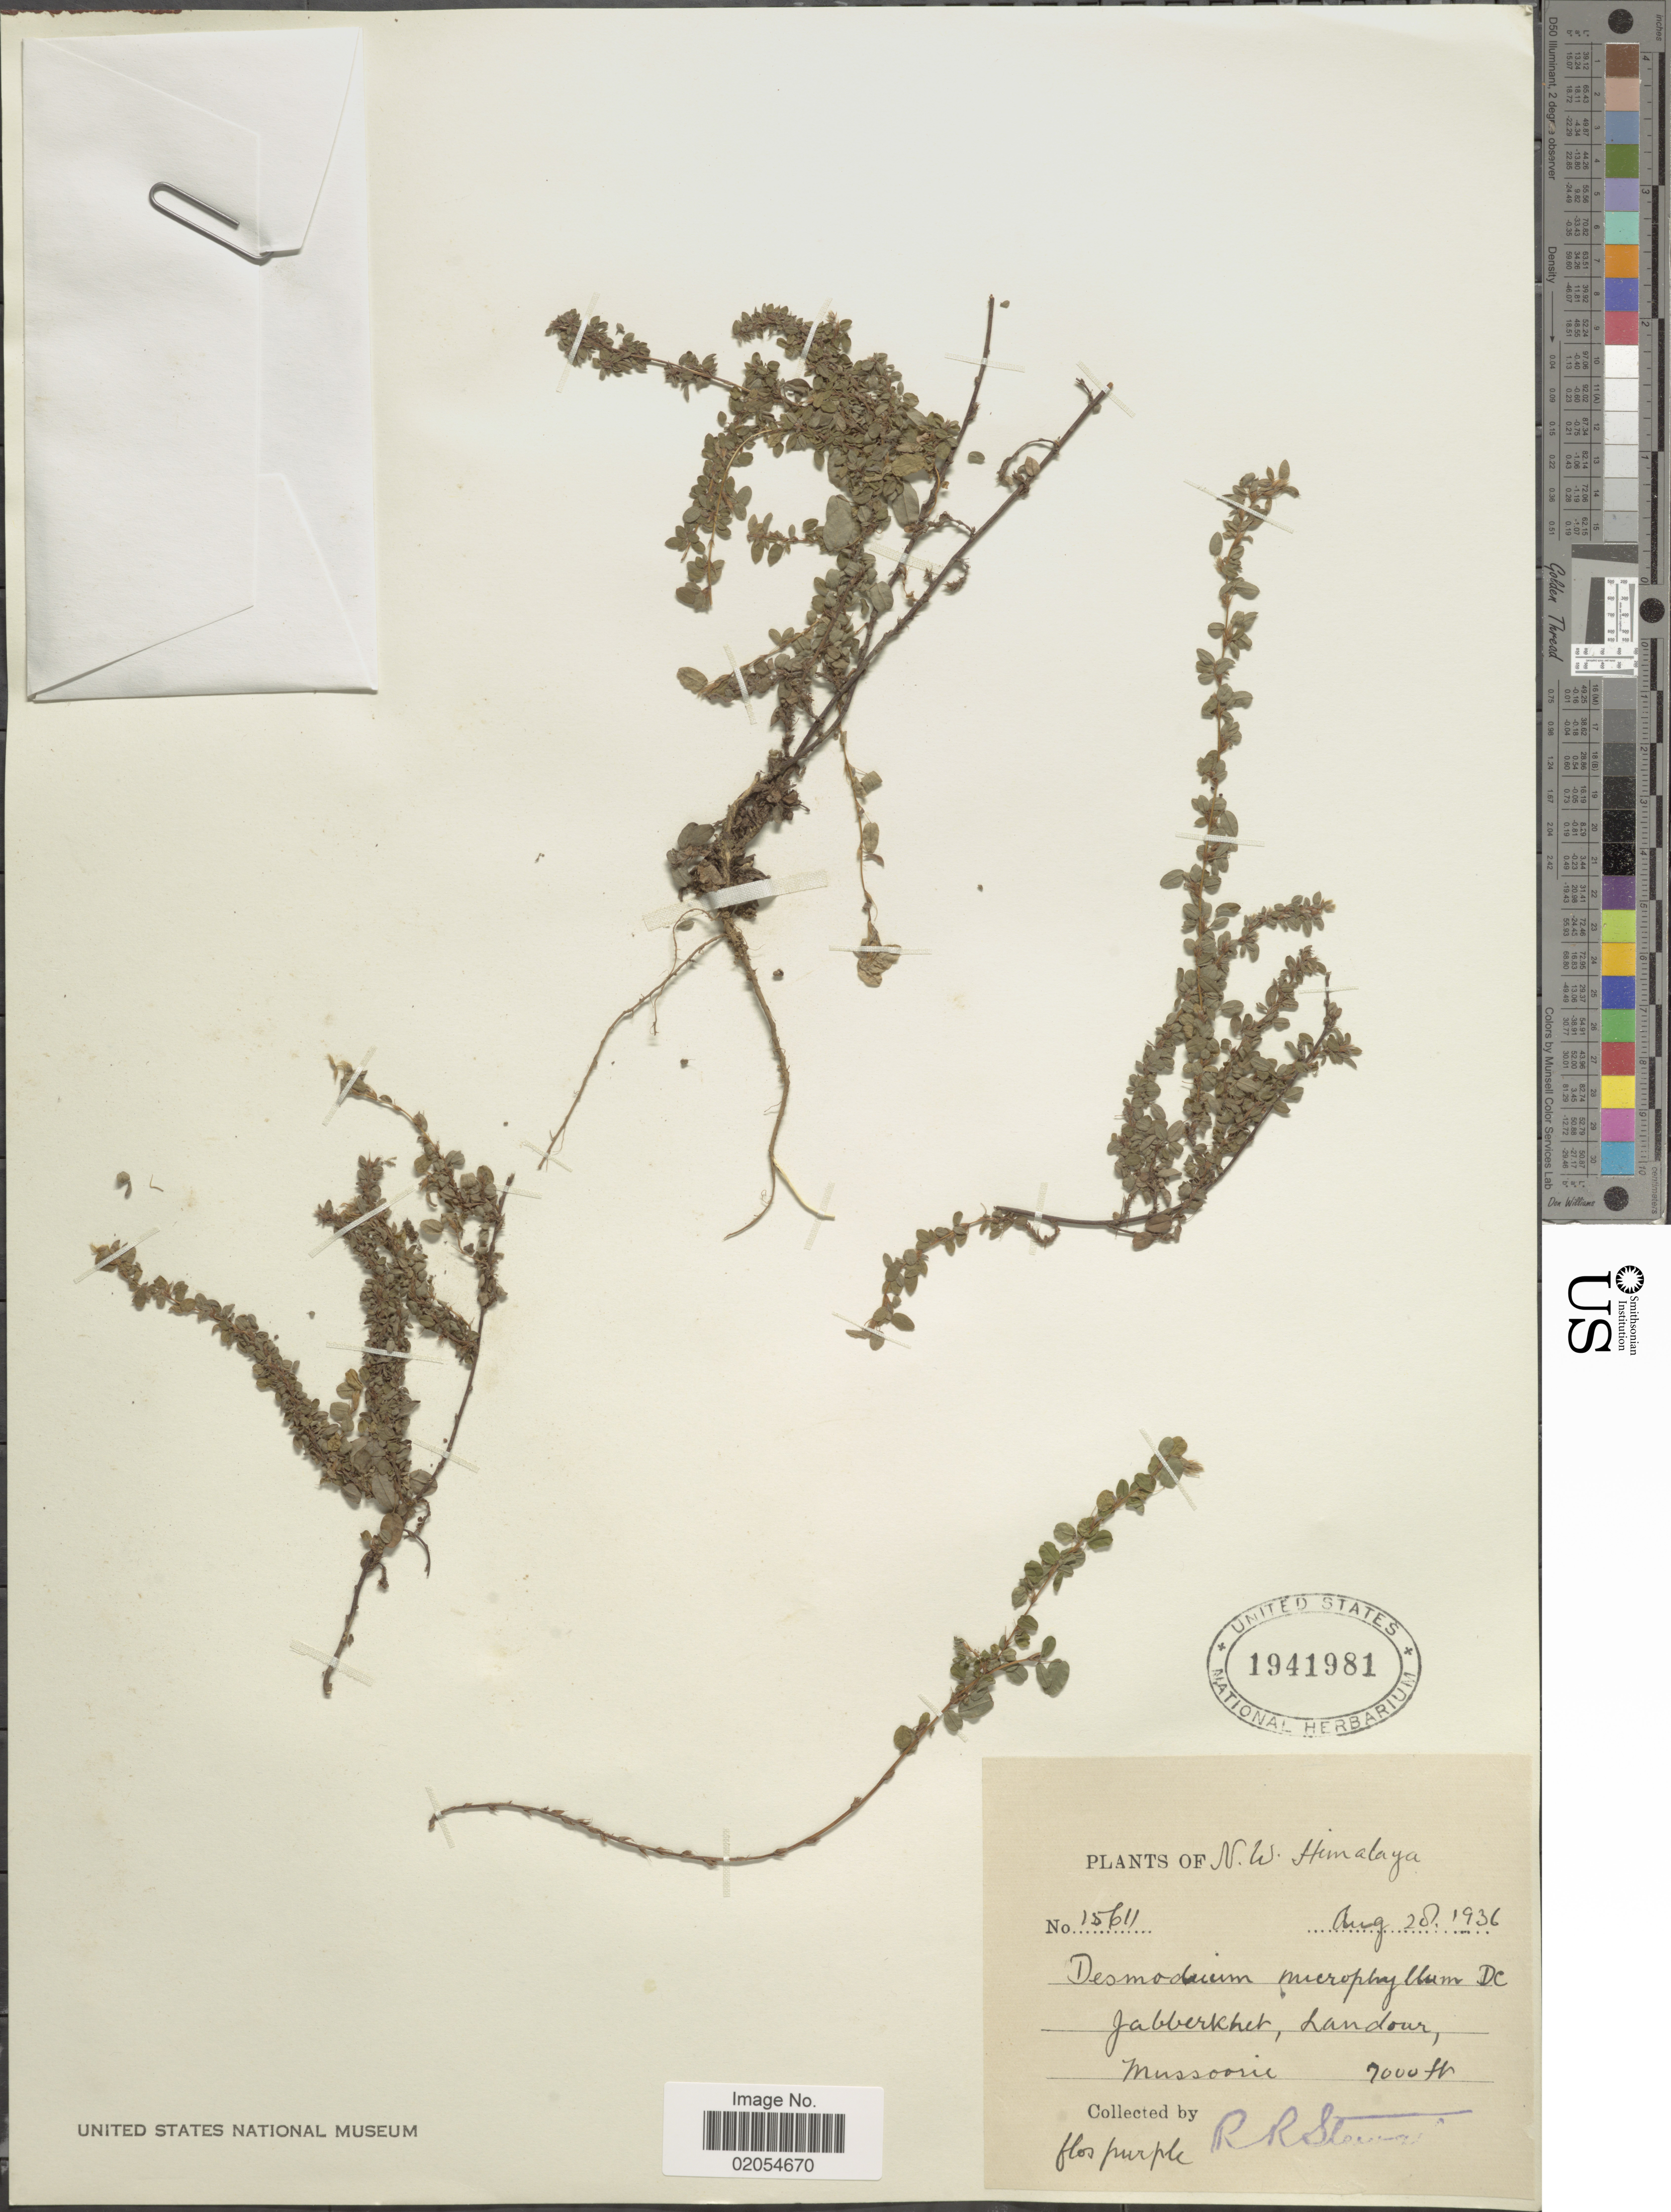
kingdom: Plantae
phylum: Tracheophyta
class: Magnoliopsida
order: Fabales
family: Fabaceae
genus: Leptodesmia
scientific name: Leptodesmia microphylla var. microphylla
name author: (Thunb.) H. Ohashi & K. Ohashi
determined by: Strong, Mark T., (BOT), Smithsonian Institution - National Museum of Natural History (UNITED STATES)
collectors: R. R. Stewart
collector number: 15611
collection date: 1936-08-28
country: India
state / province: Uttarakhand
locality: N. W. Himalaya. Jabberkhet, Landour, Mussoorie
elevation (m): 2134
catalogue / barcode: US 1941981